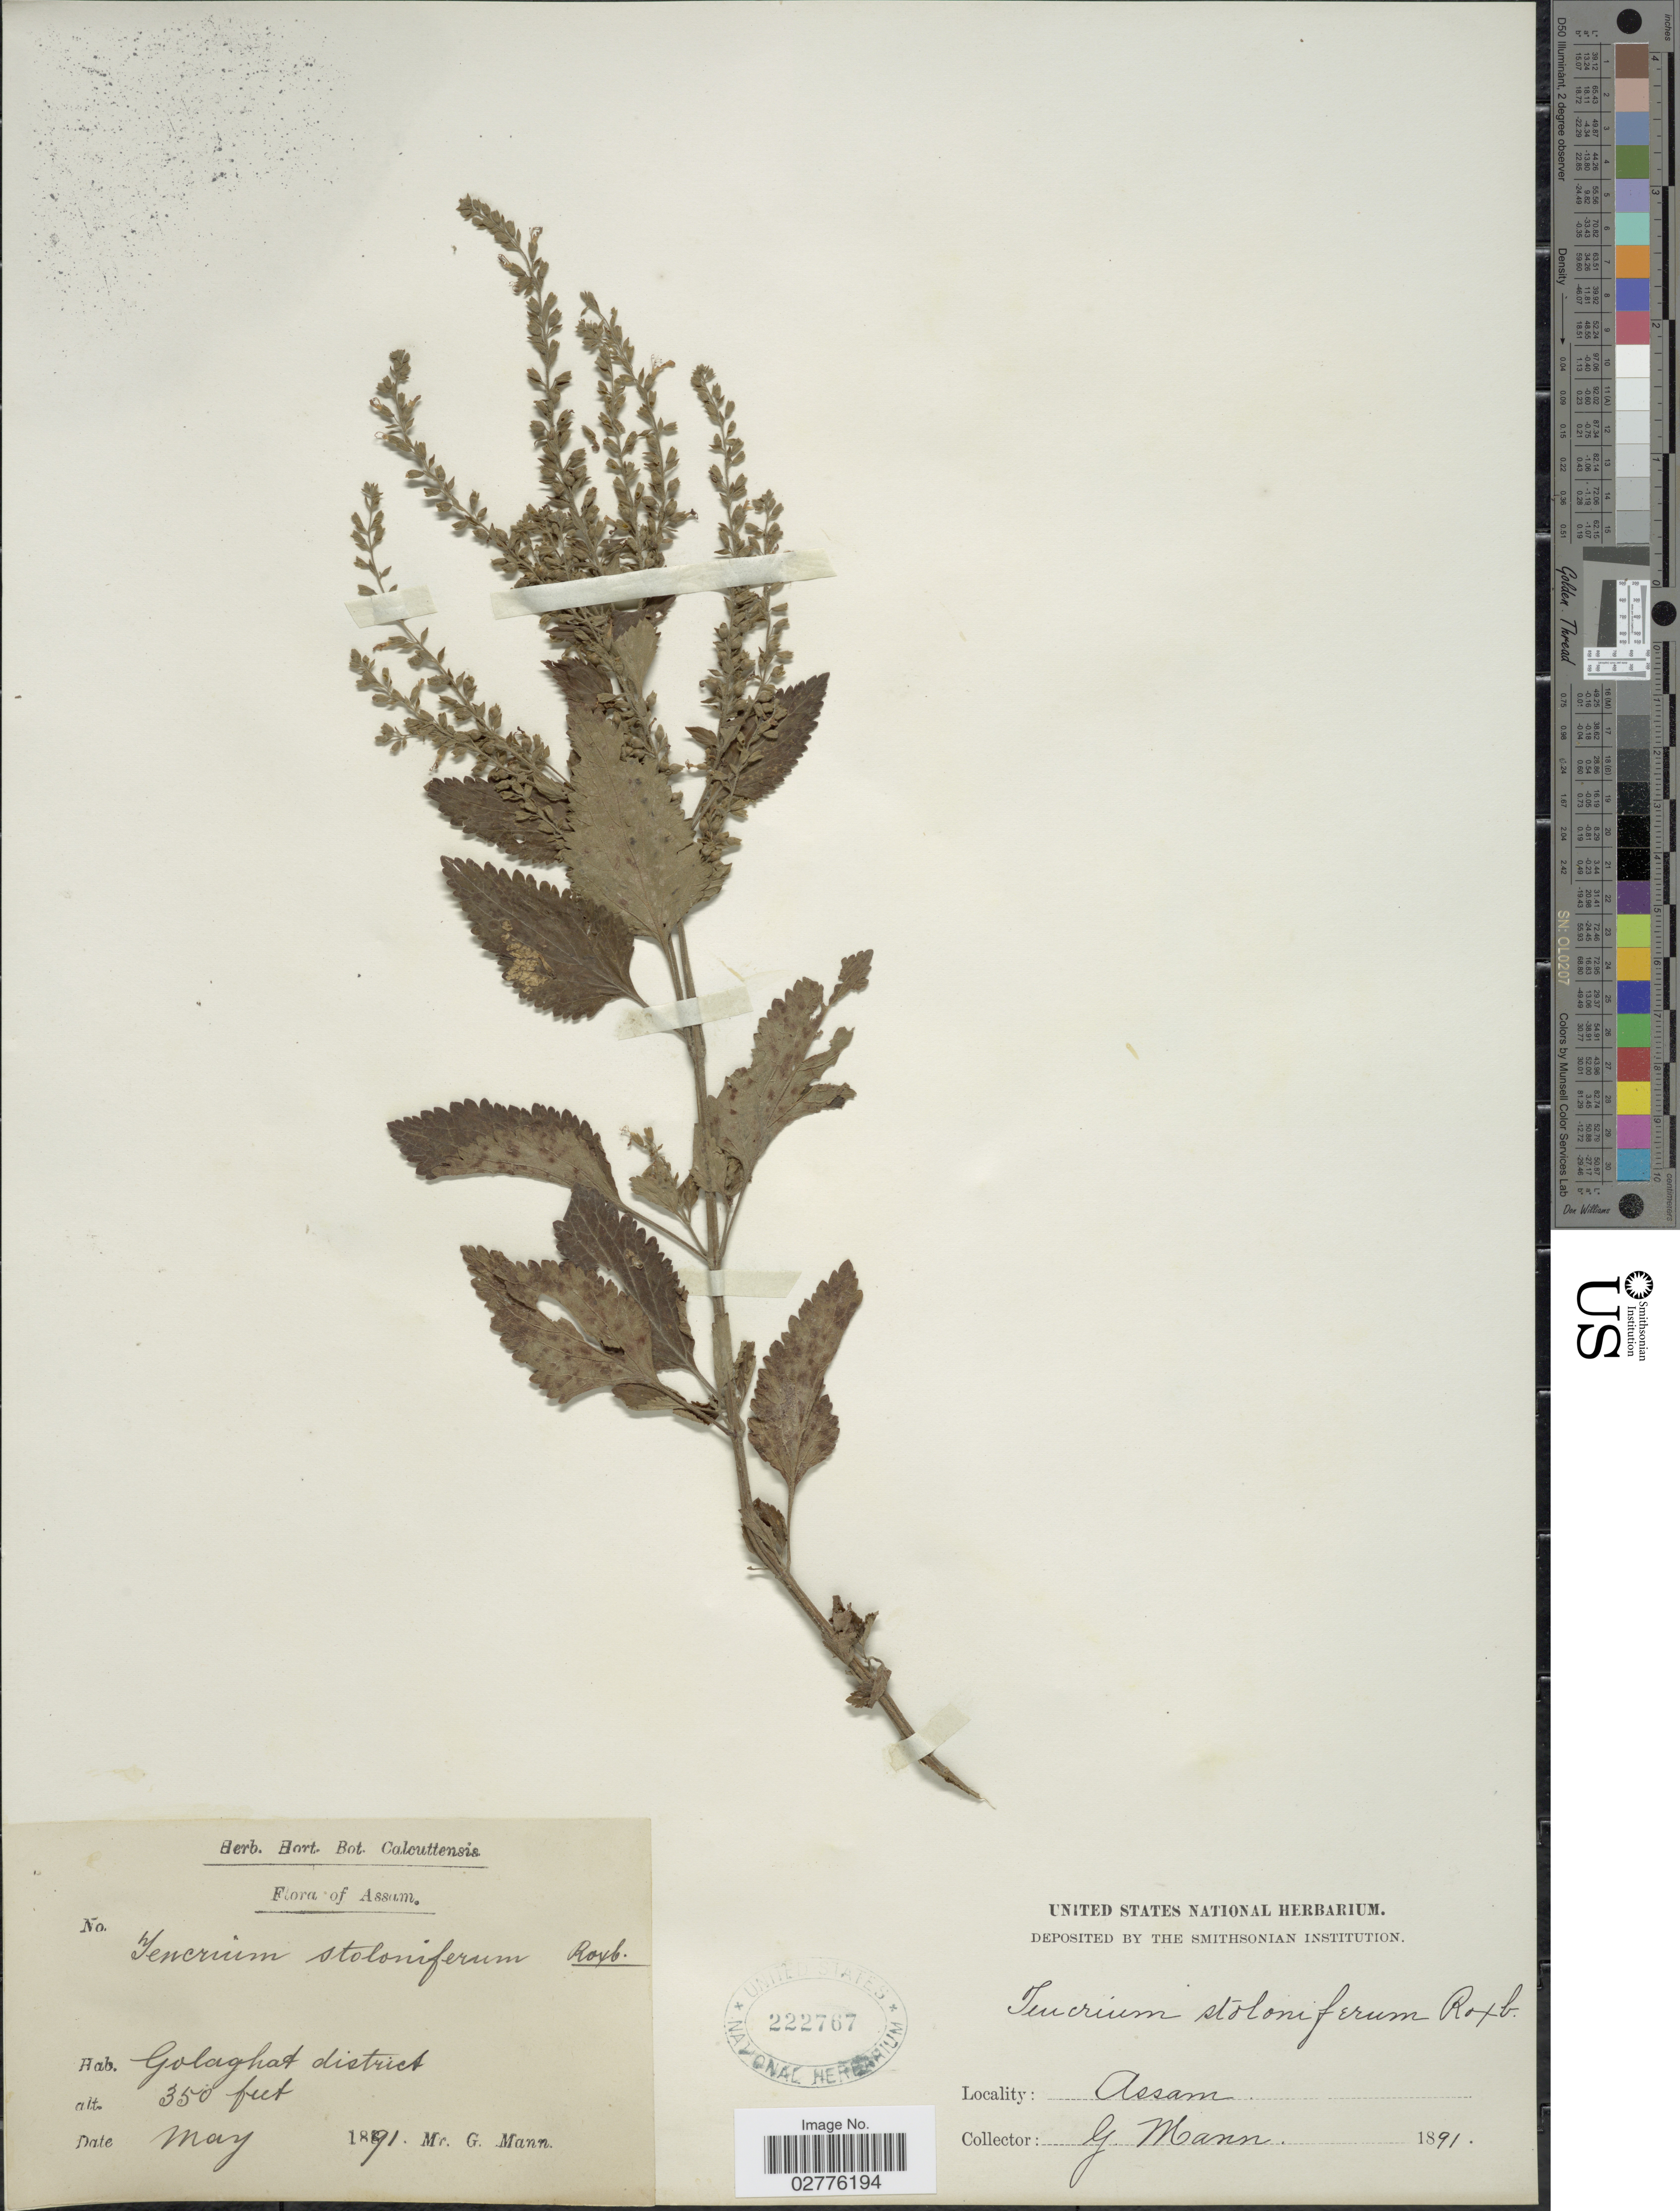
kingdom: Plantae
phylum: Tracheophyta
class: Magnoliopsida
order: Lamiales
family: Lamiaceae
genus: Teucrium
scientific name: Teucrium stoloniferum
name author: Ruiz & Pav.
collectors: G. Mann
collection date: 1891-05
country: India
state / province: Assam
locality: Golaghat district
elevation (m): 107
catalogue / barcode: US 222767